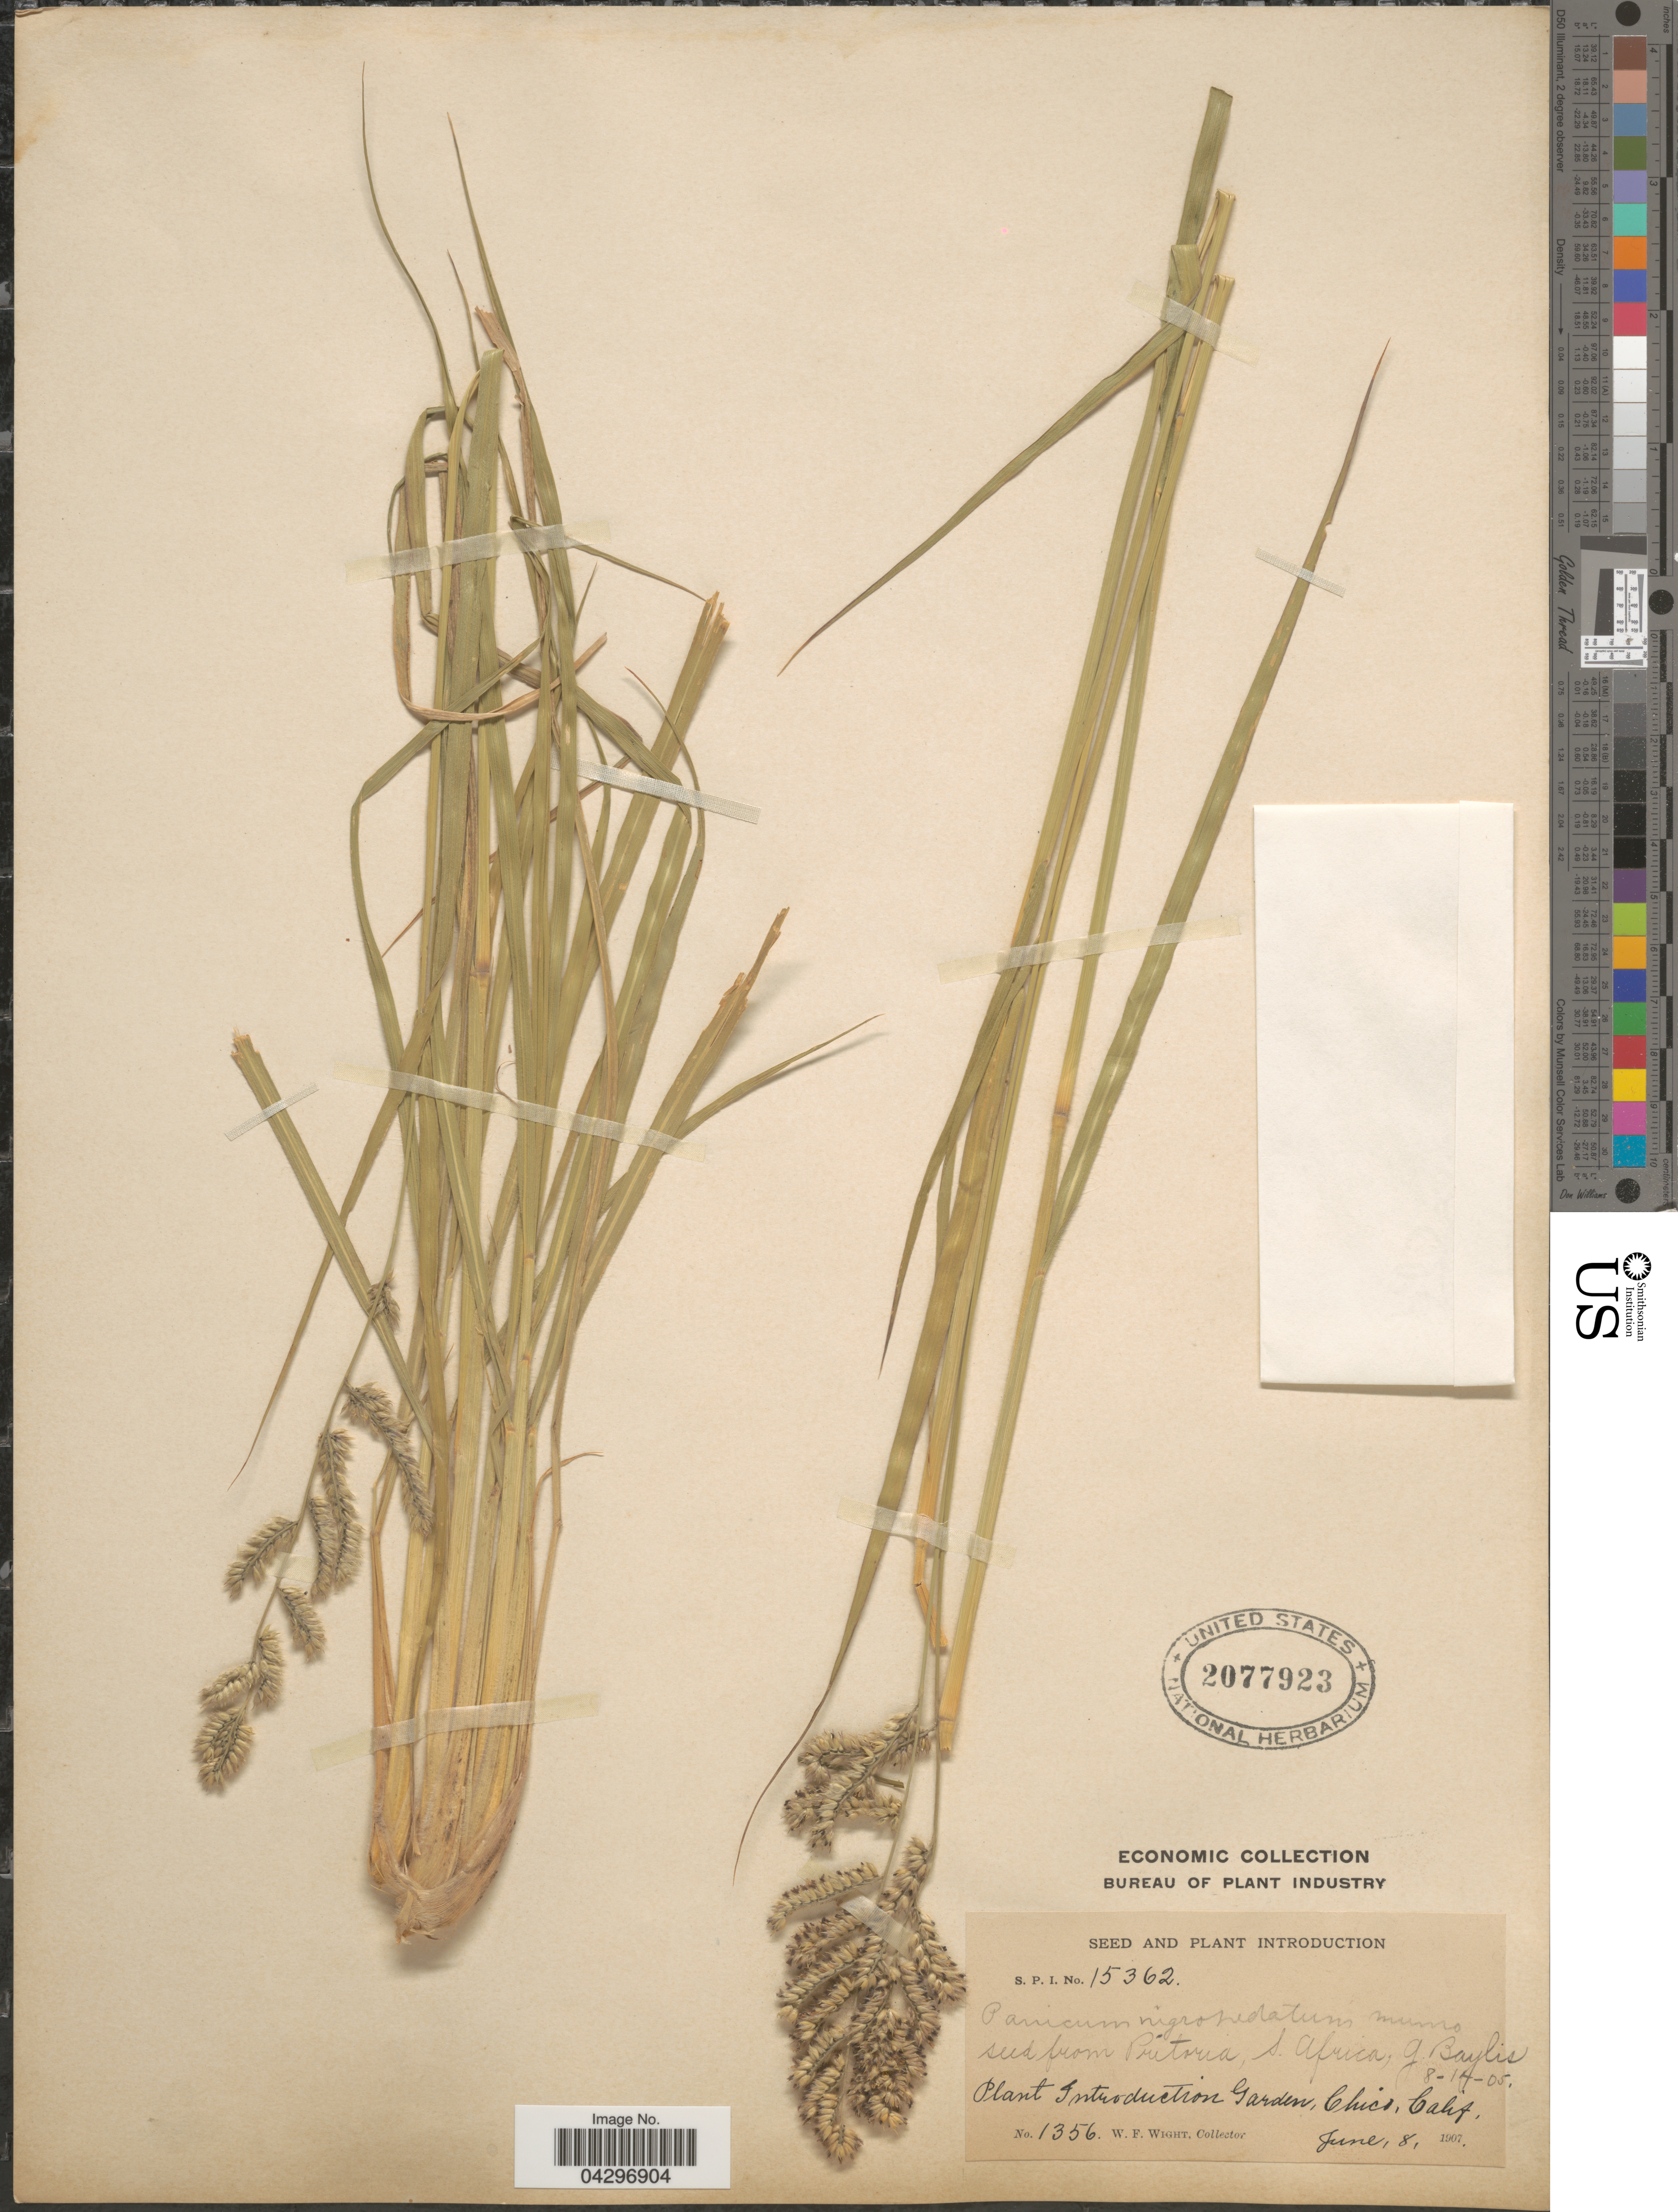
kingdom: Plantae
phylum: Tracheophyta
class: Liliopsida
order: Poales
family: Poaceae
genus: Urochloa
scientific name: Urochloa nigropedata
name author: (Ficalho & Hiern) A.M. Torres & C.M. Morton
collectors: W. Wight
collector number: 1356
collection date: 1907-06-08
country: United States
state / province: California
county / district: Butte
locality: Plant Introduction Garden, Chico.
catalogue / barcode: US 2077923